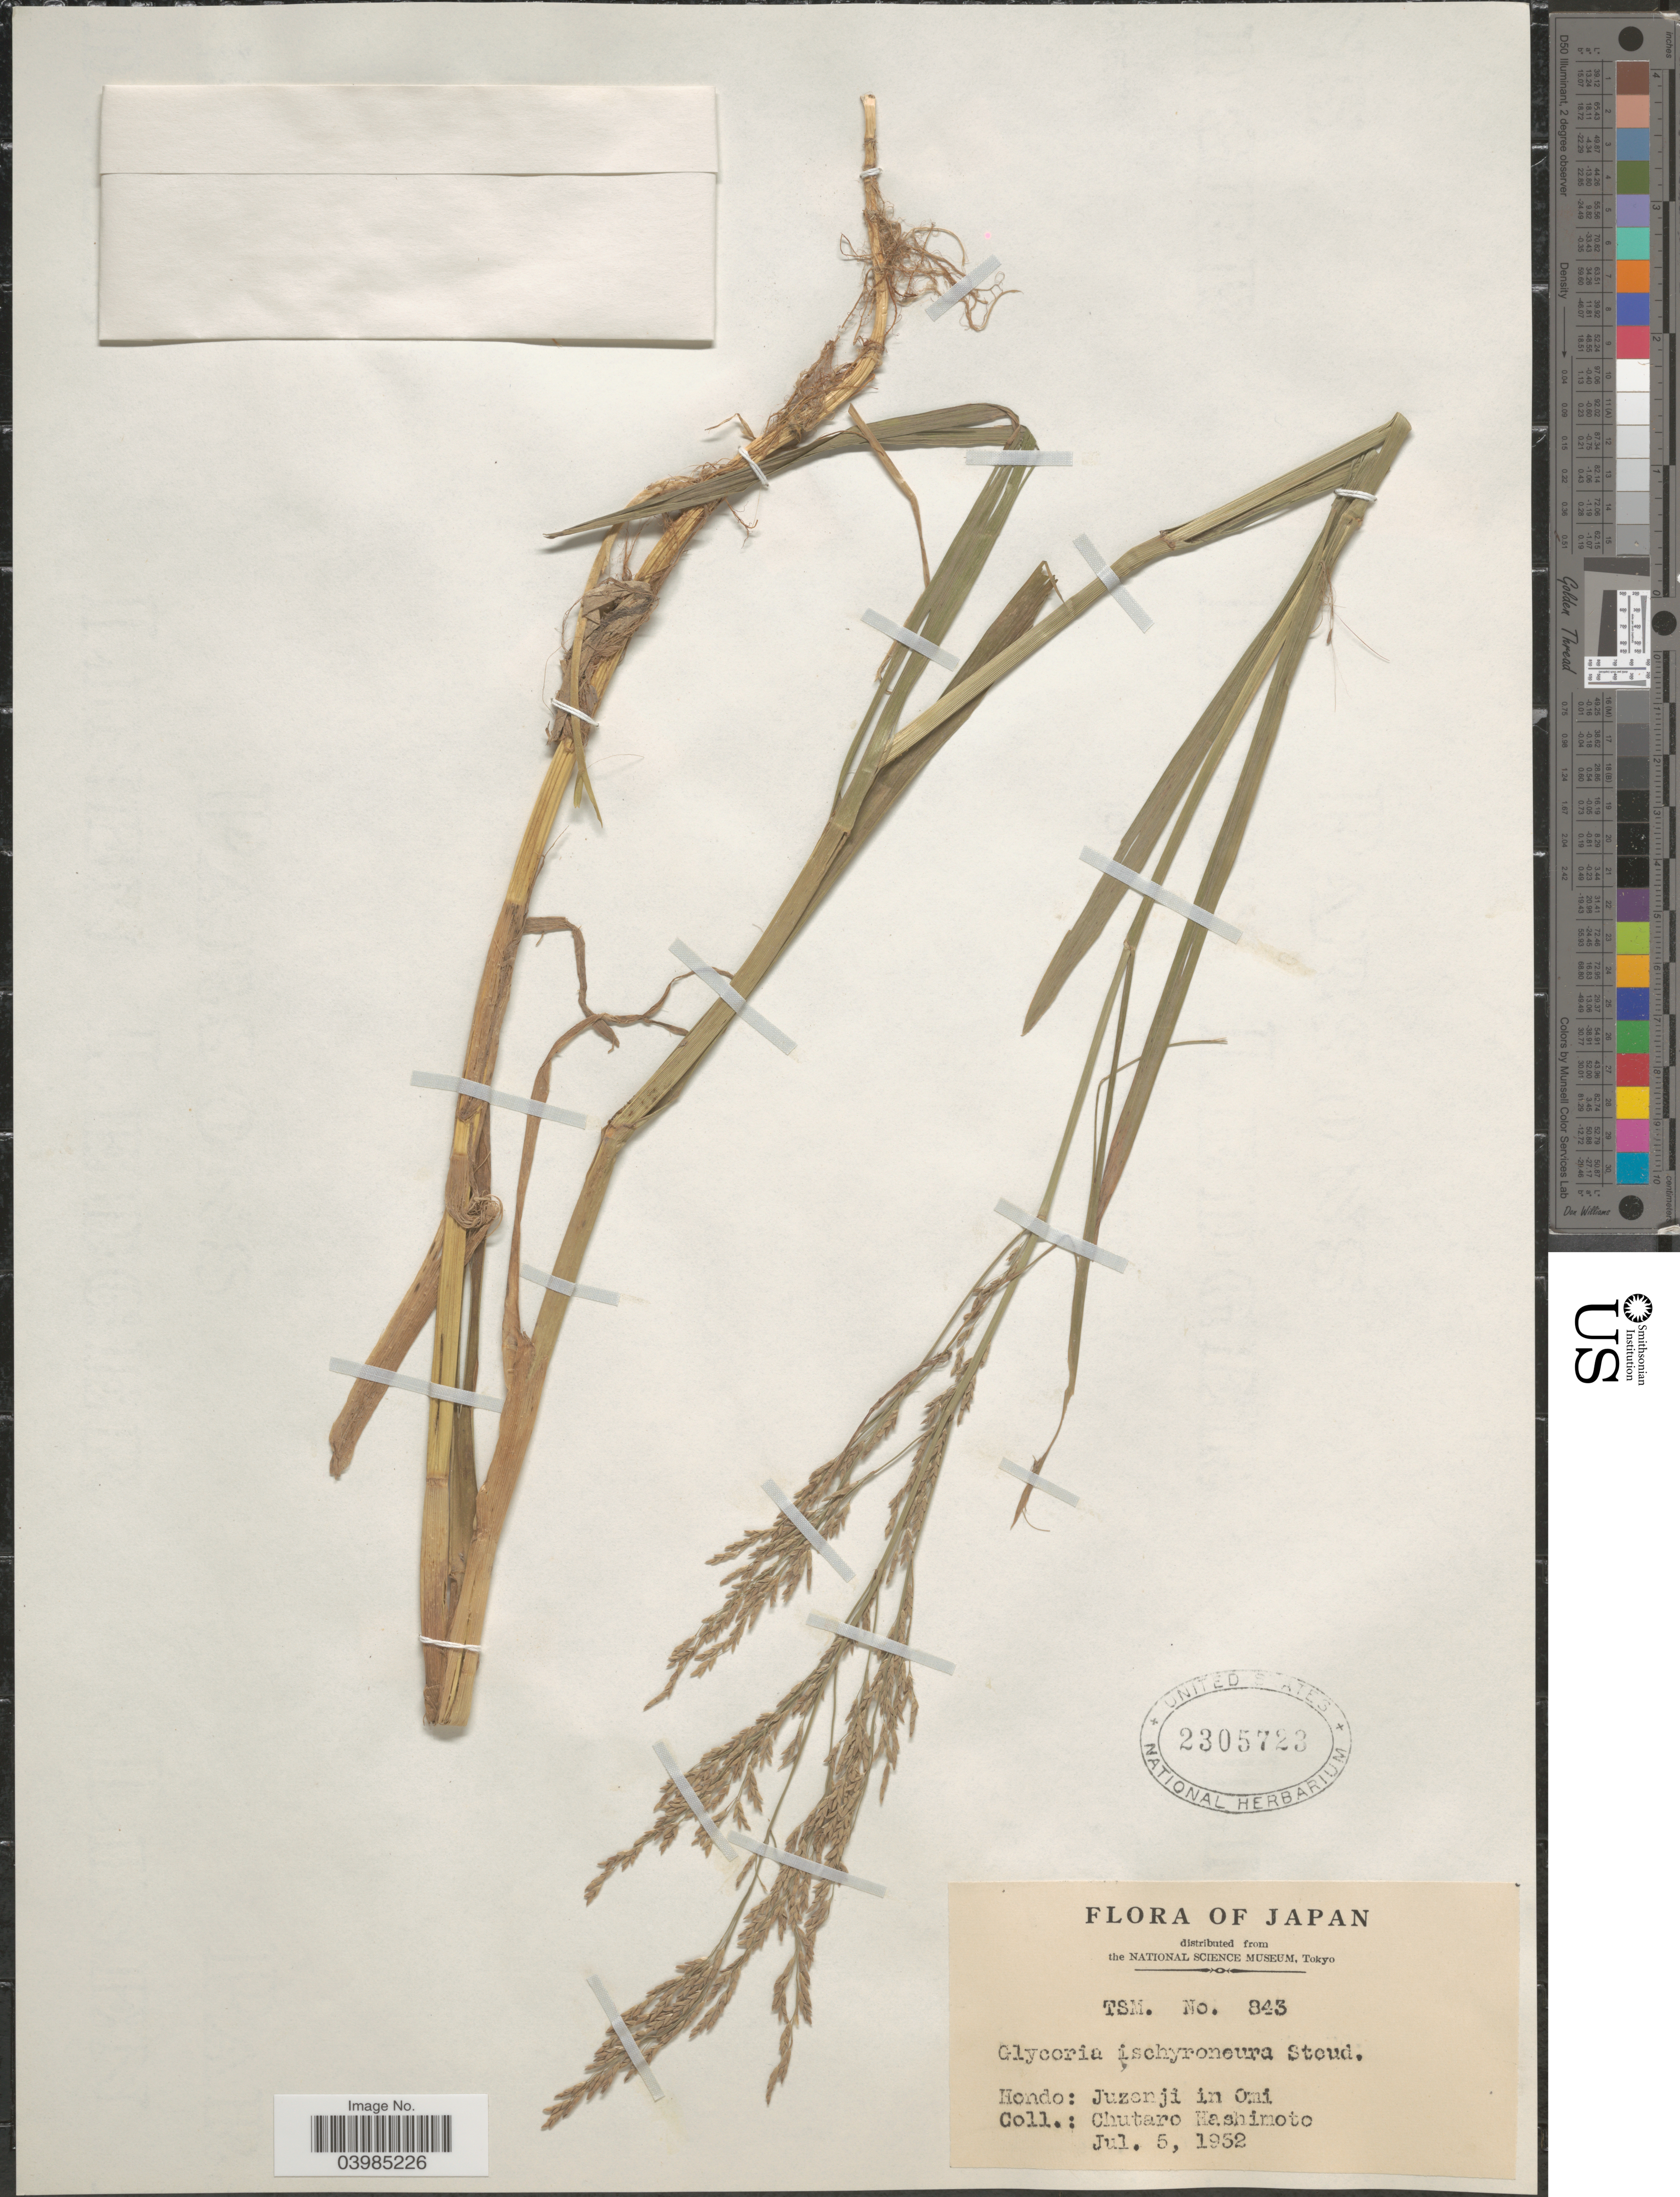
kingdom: Plantae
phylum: Tracheophyta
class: Liliopsida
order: Poales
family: Poaceae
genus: Glyceria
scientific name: Glyceria ischyroneura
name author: Steud.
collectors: C. Hashimoto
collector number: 843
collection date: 1952-07-05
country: Japan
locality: Hondo: Juzenji in Omi.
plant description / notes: Mullinger, M.D. - University of Vermont - leaf tissue:DNA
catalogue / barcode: US 2305723